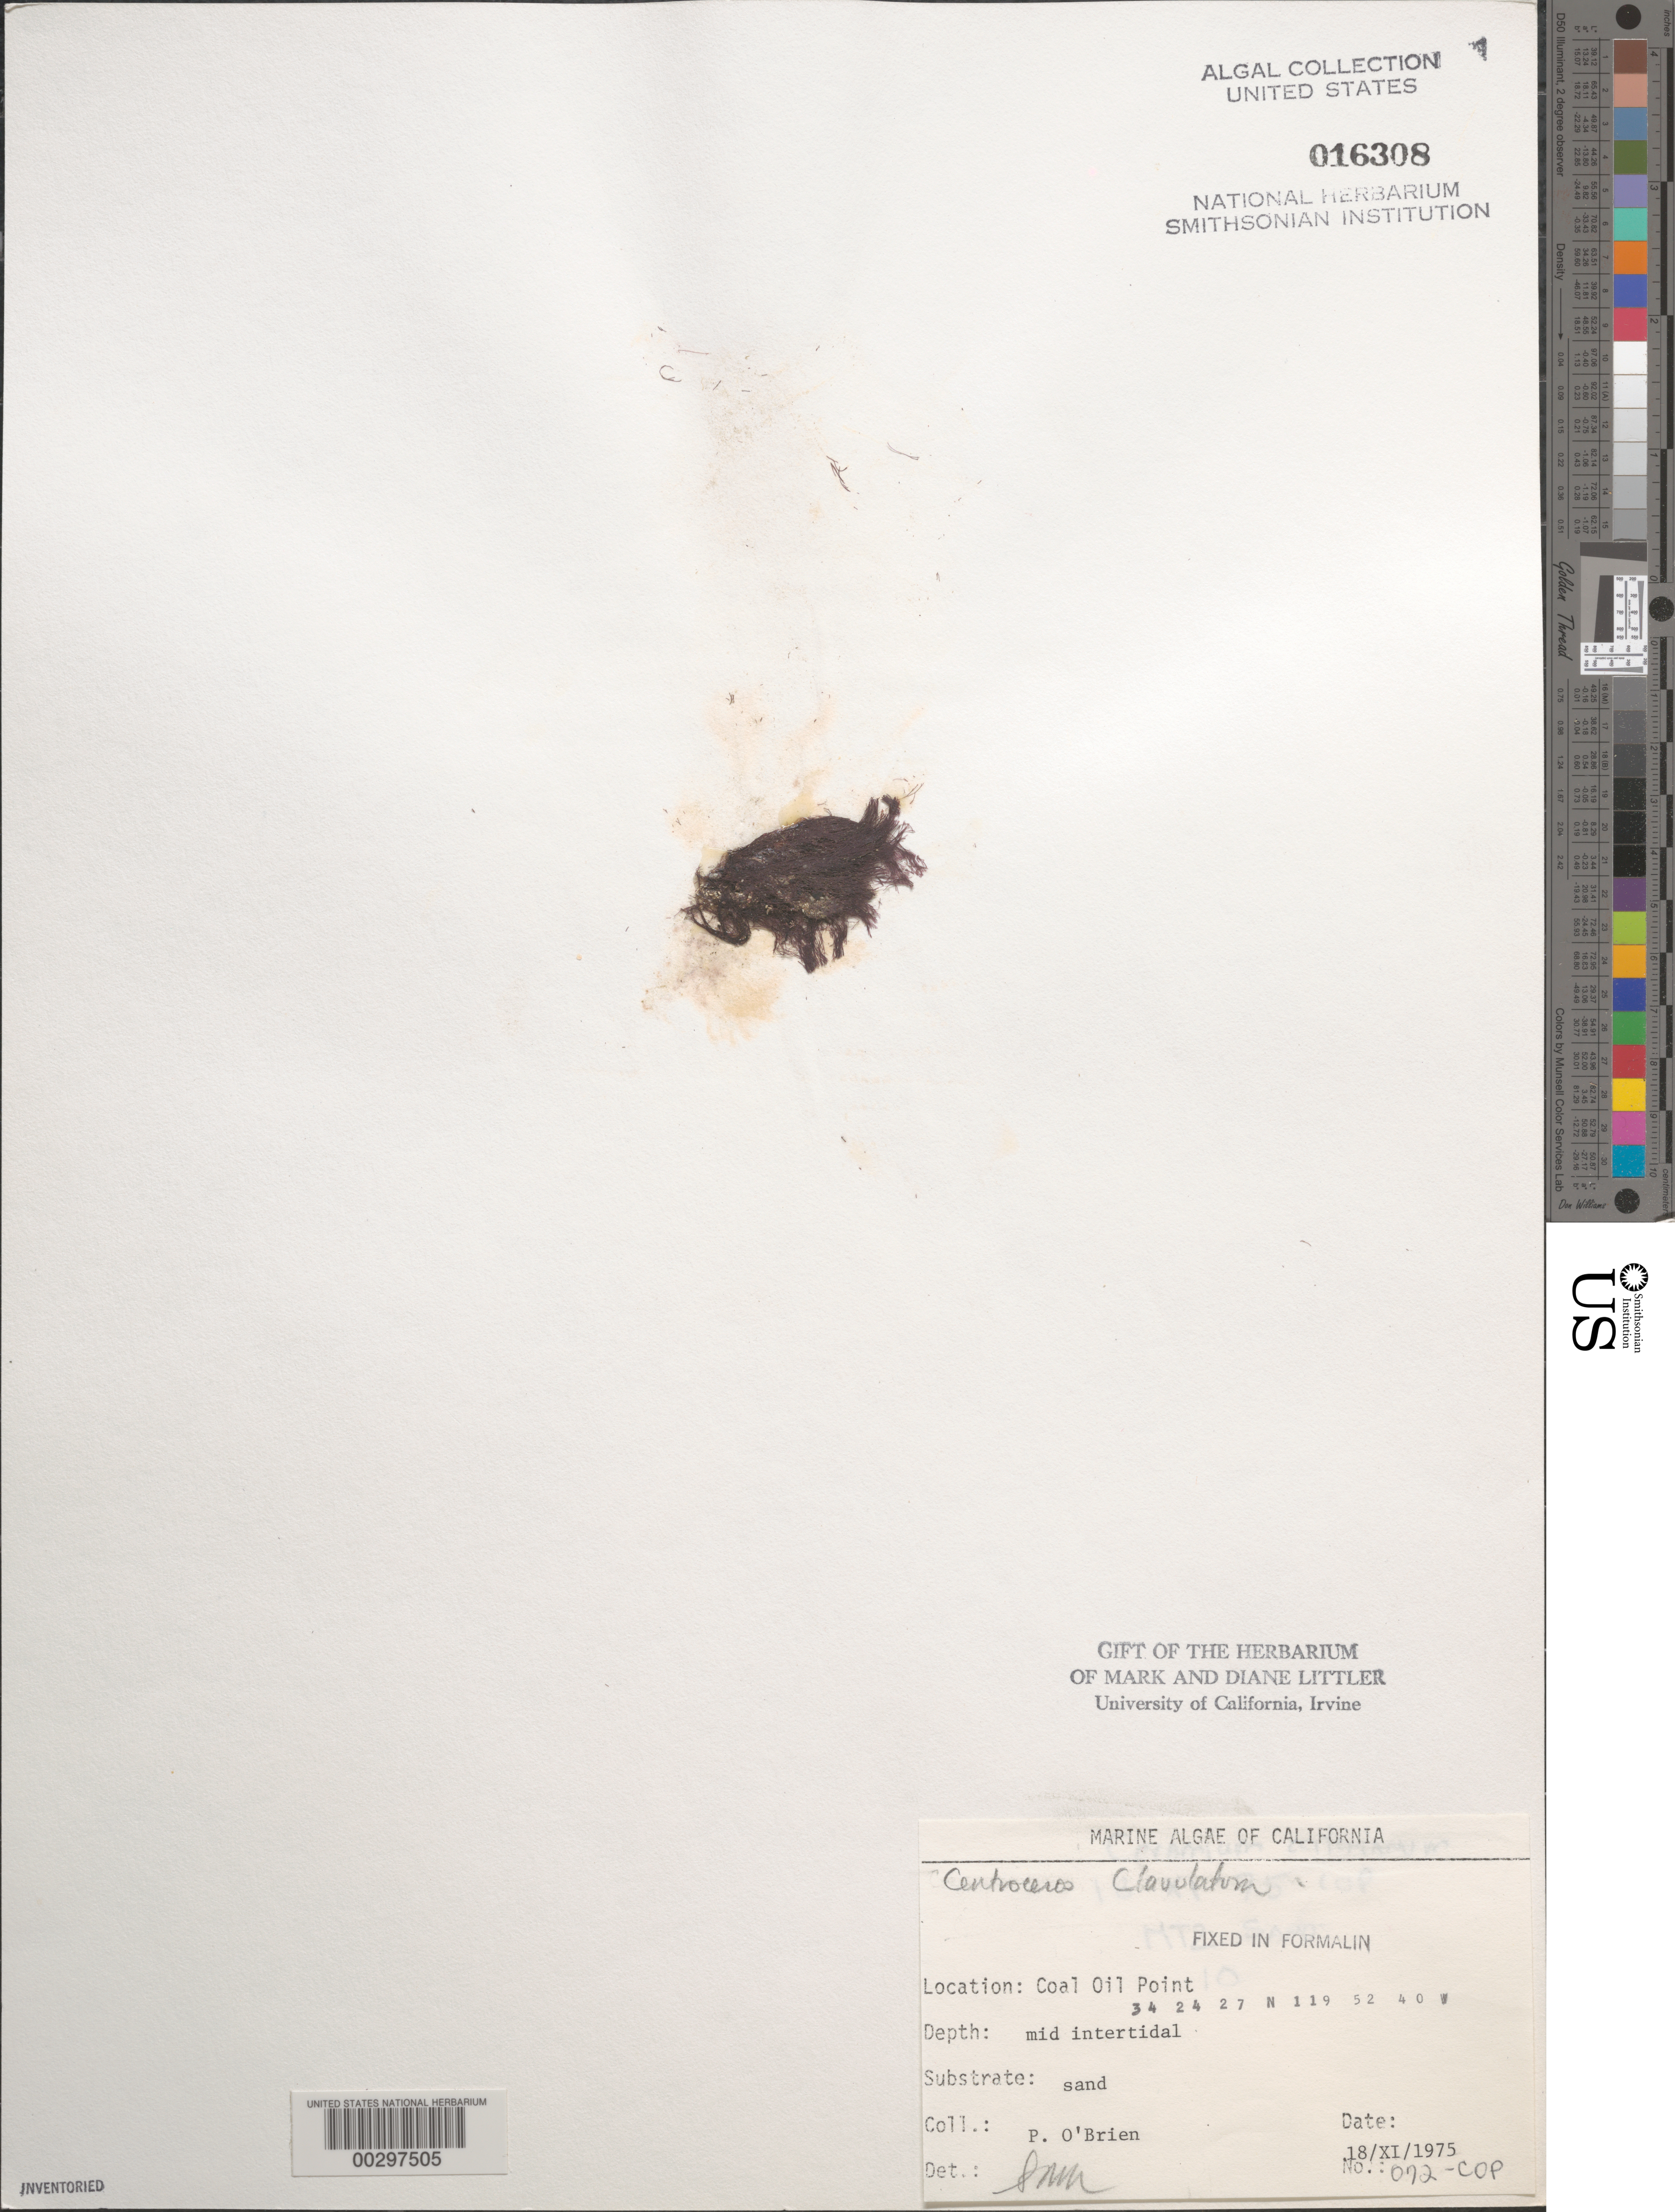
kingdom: Plantae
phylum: Rhodophyta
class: Florideophyceae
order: Ceramiales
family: Ceramiaceae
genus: Centroceras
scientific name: Centroceras clavulatum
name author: (C. Agardh) Mont.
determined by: Murray, S. N.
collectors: P. O'Brien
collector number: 072-cop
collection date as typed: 18 Nov 1975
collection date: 1975-11-18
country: United States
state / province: California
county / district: Santa Barbara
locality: Coal Oil Point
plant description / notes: BLM-SOCALBIGHT Rocky Intertidal Survey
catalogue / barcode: US 16308